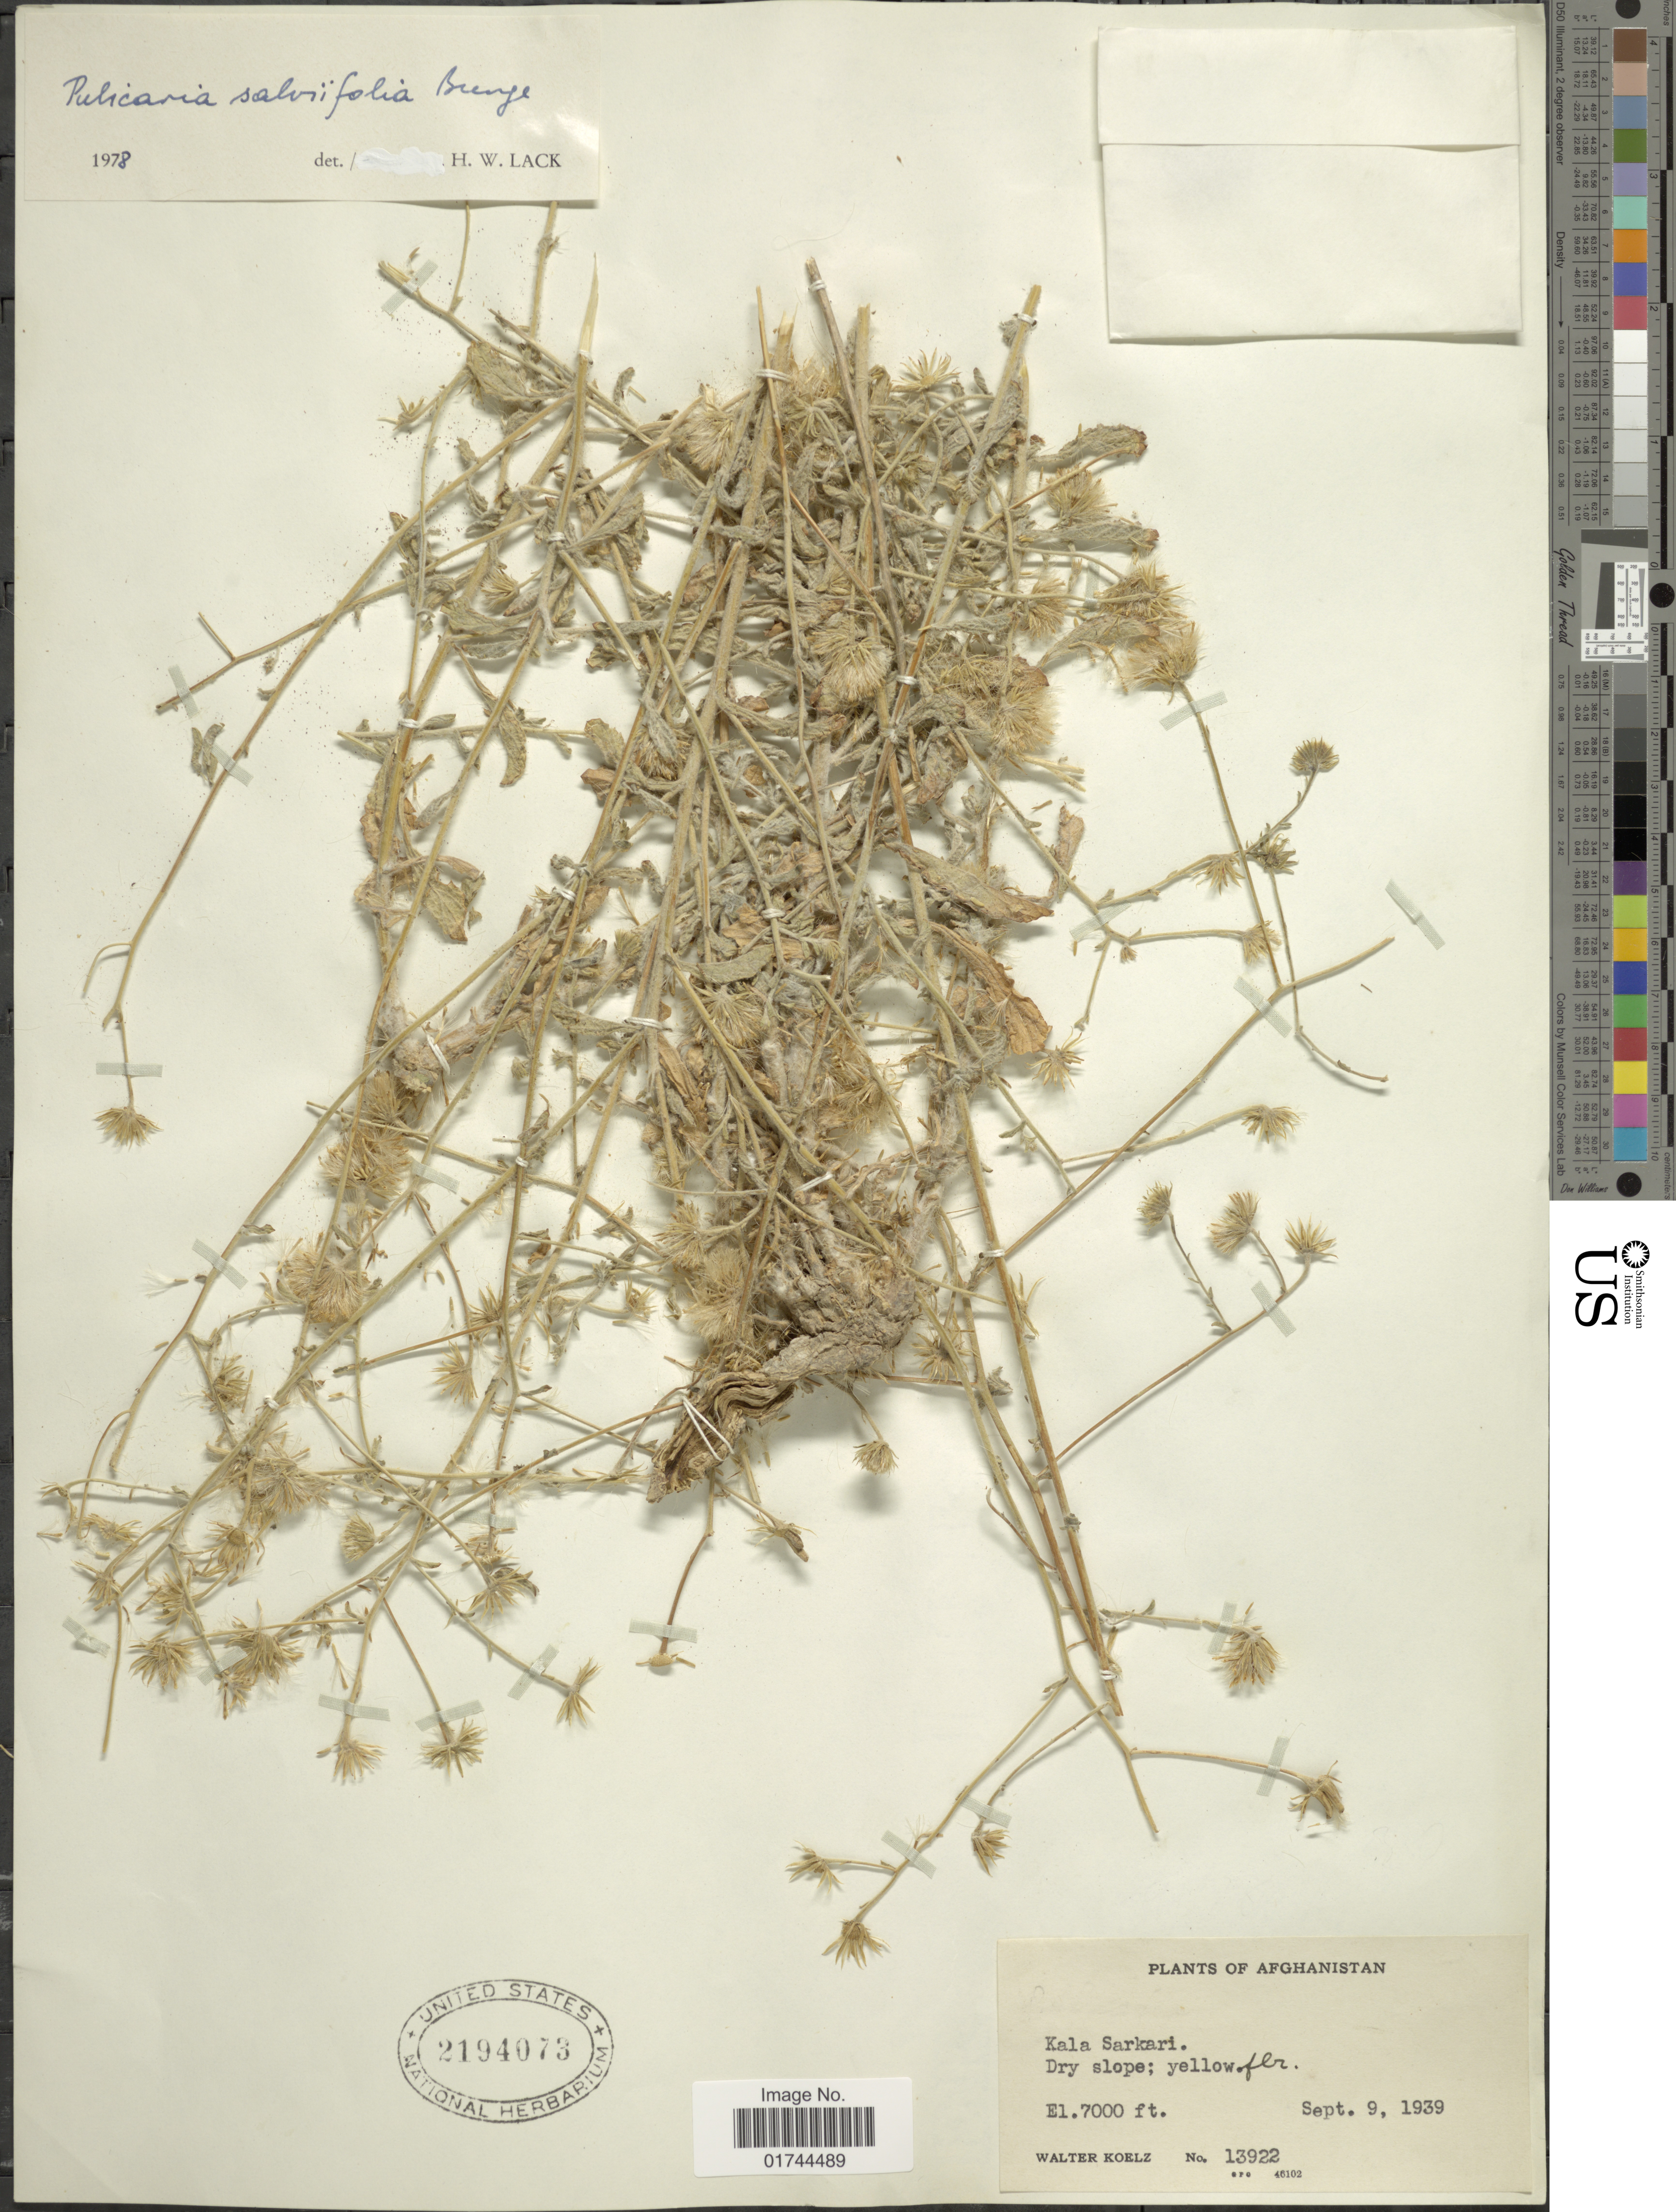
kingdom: Plantae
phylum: Tracheophyta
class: Magnoliopsida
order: Asterales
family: Asteraceae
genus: Pulicaria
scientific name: Pulicaria salviifolia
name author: Bunge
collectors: W. N. Koelz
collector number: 13922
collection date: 1939-09-09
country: Afghanistan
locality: Kala Sarkari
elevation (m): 2134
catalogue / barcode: US 2194073